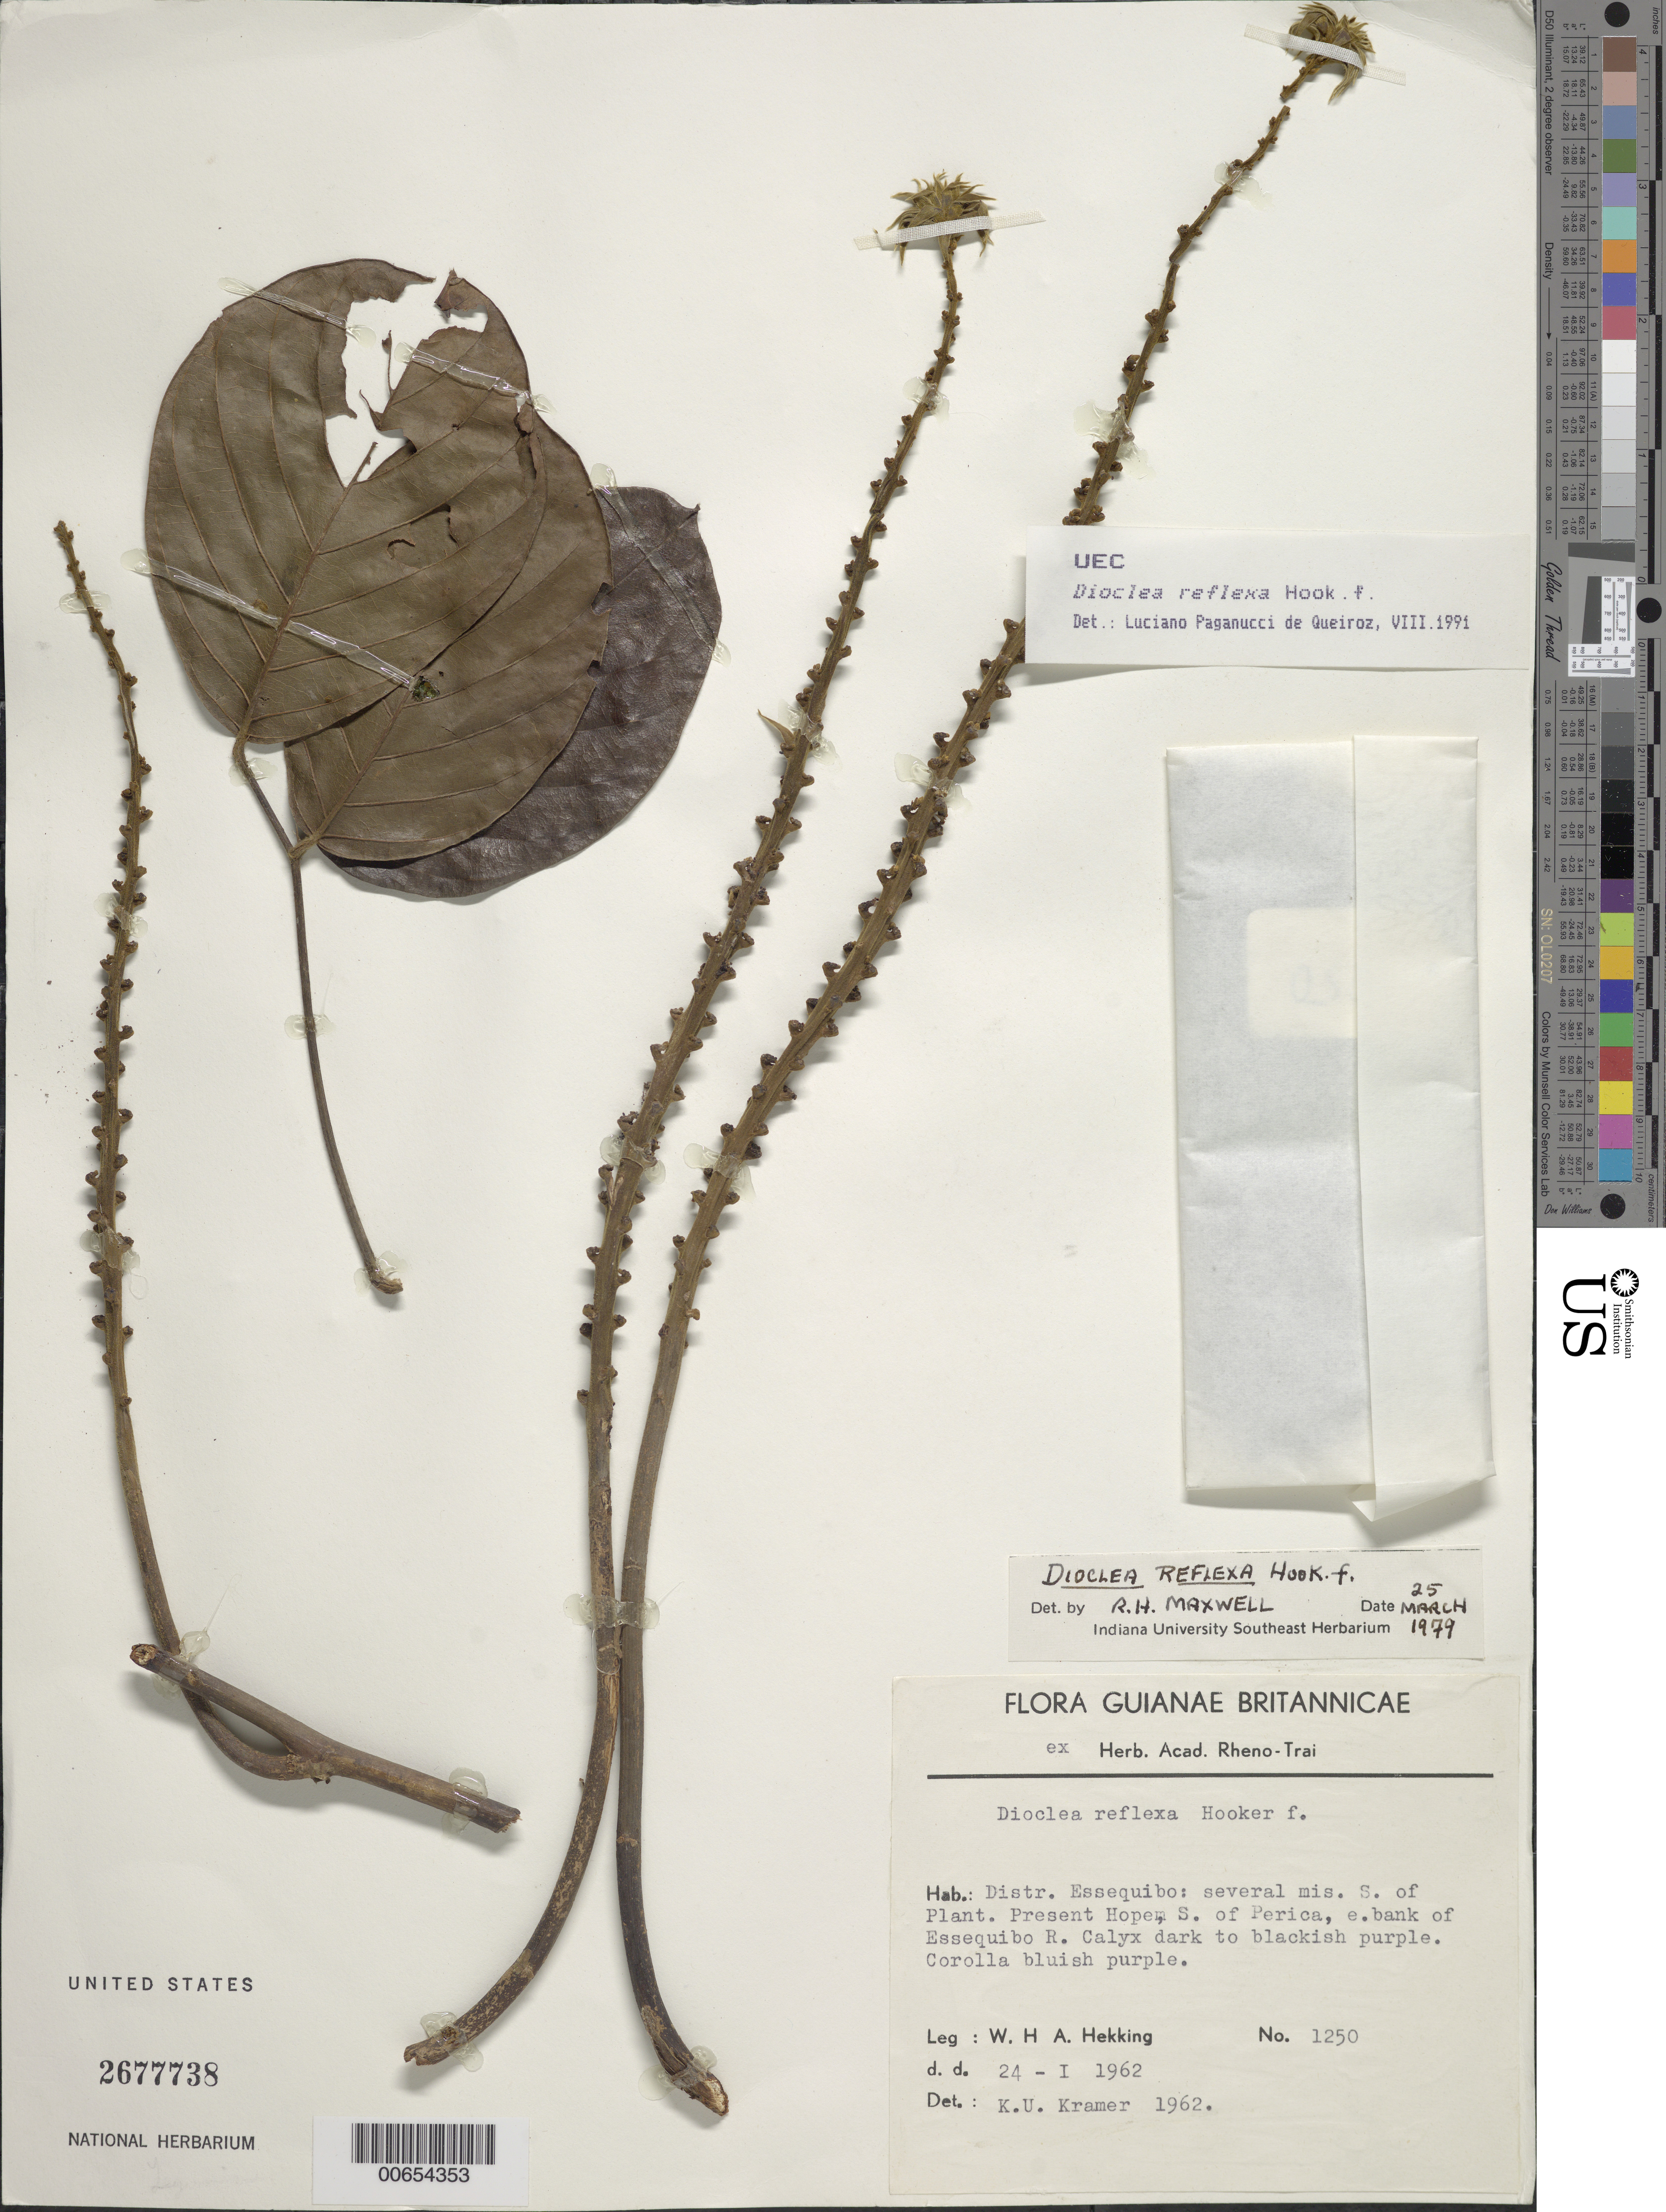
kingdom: Plantae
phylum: Tracheophyta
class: Magnoliopsida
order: Fabales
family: Fabaceae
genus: Macropsychanthus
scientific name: Macropsychanthus comosus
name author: (G. Mey.) L.P. Queiroz & Snak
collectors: W. H. A. Hekking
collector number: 1250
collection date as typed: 24-Jan-62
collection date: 1962-01-24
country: Guyana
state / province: Essequibo Isl-W. Demerara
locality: Parika, S of, Present Hope Plantage, Essequibo R.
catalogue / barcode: US 2677738